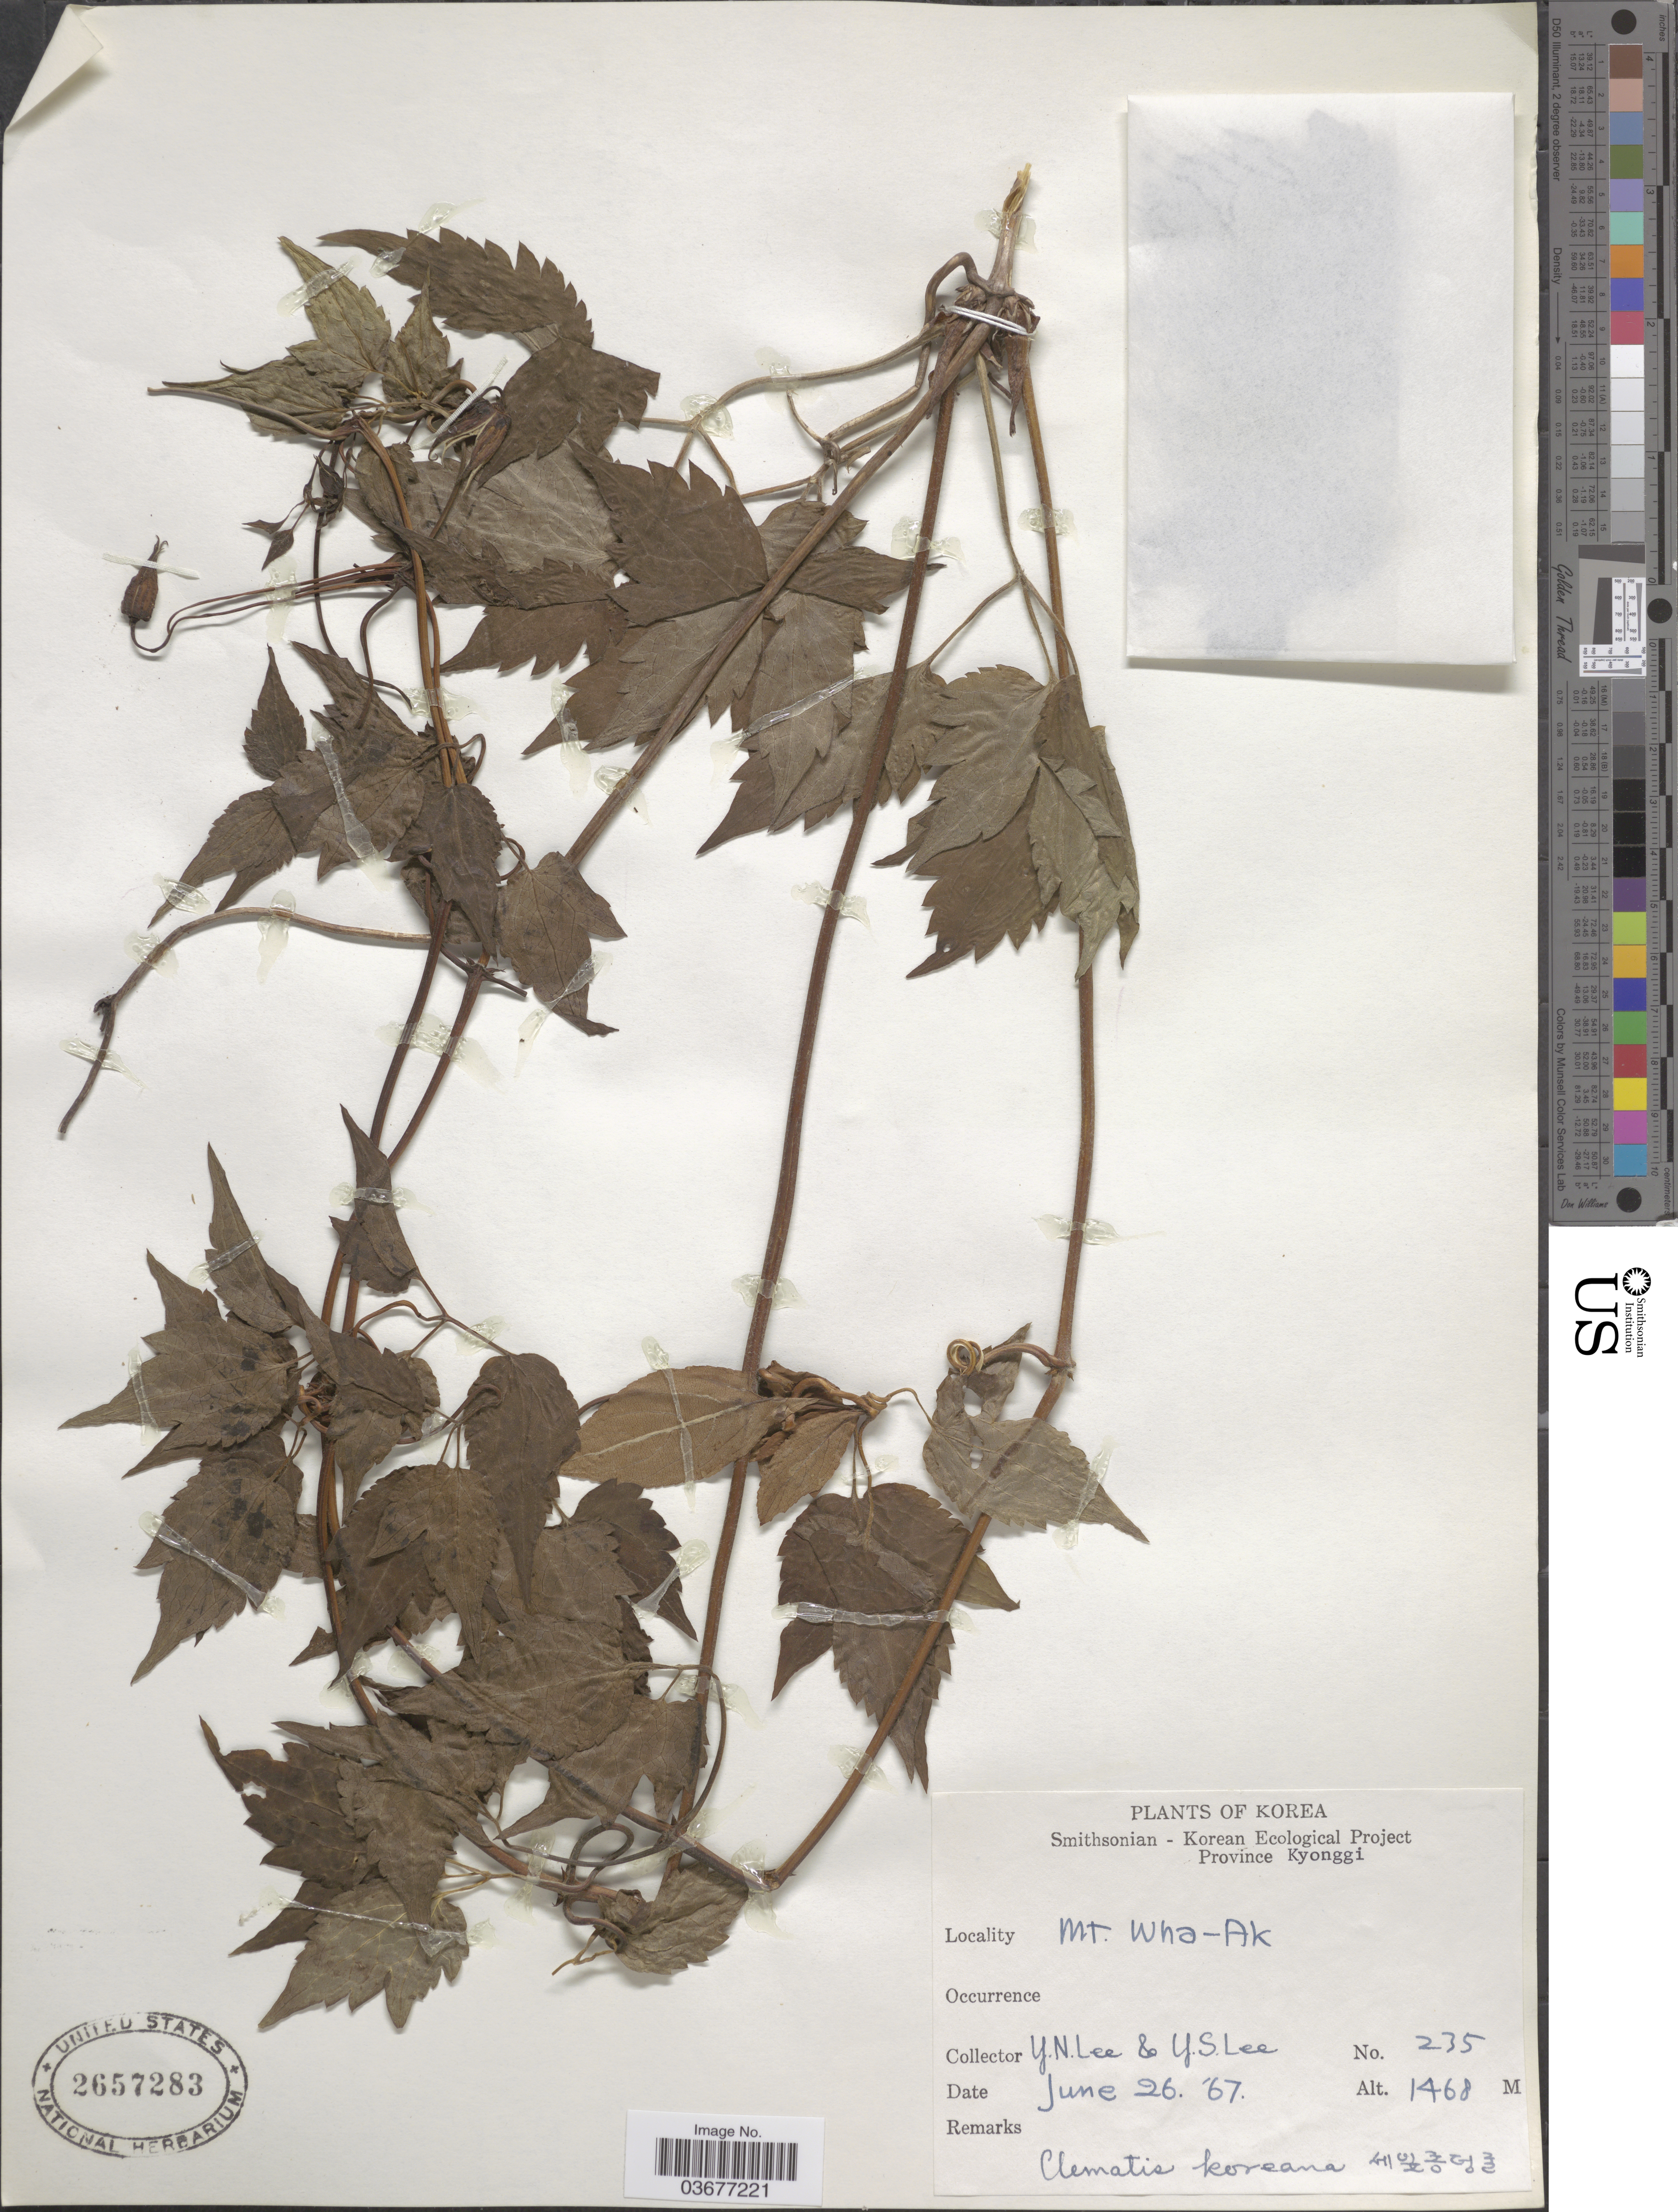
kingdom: Plantae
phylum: Tracheophyta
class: Magnoliopsida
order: Ranunculales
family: Ranunculaceae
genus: Clematis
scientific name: Clematis koreana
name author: Kom.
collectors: Y. N. Lee & Y. S. Lee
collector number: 235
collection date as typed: Transcribed d/m/y: 26/6/67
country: South Korea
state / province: Gyeonggi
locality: Korea. Province Kyonggi. Mt. Wha-Ak.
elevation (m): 1468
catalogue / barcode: US 2657283